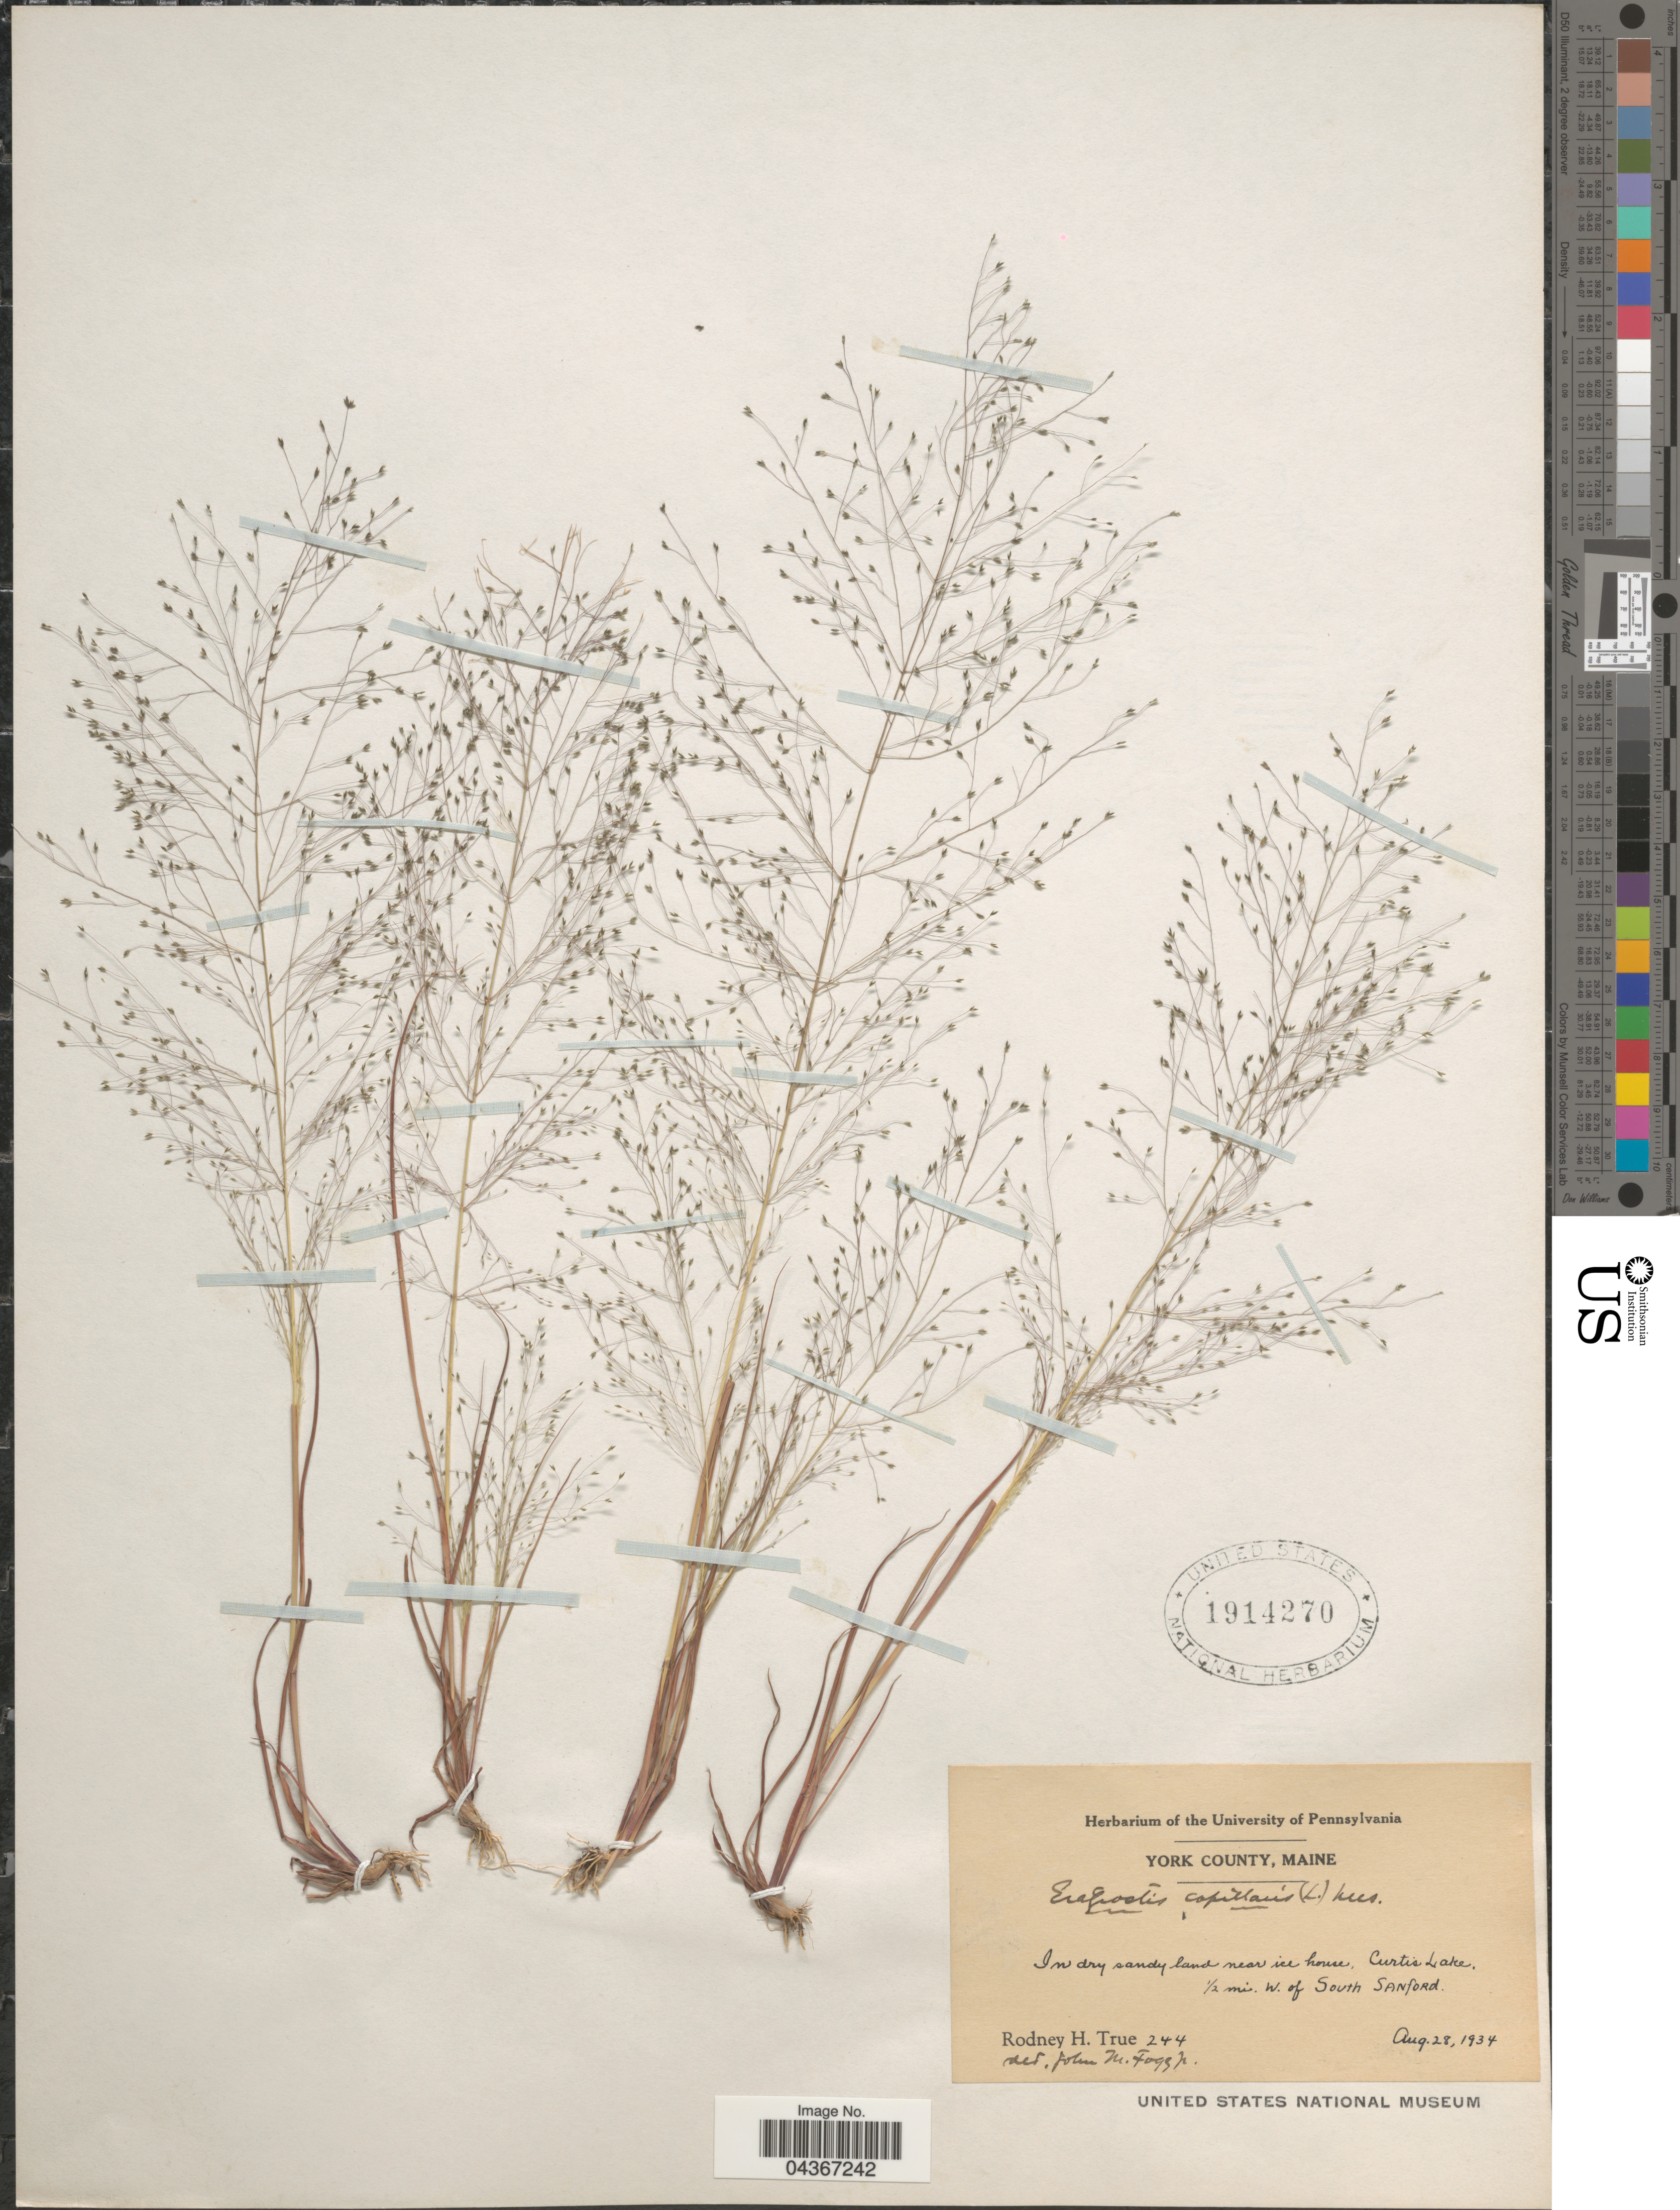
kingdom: Plantae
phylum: Tracheophyta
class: Liliopsida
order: Poales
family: Poaceae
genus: Eragrostis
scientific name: Eragrostis capillaris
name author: (L.) Nees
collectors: R. H. True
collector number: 244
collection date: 1934-08-28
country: United States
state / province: Maine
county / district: York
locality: York County. Curtis Lake, ½ mi. W. of South Sanford.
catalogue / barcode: US 1914270